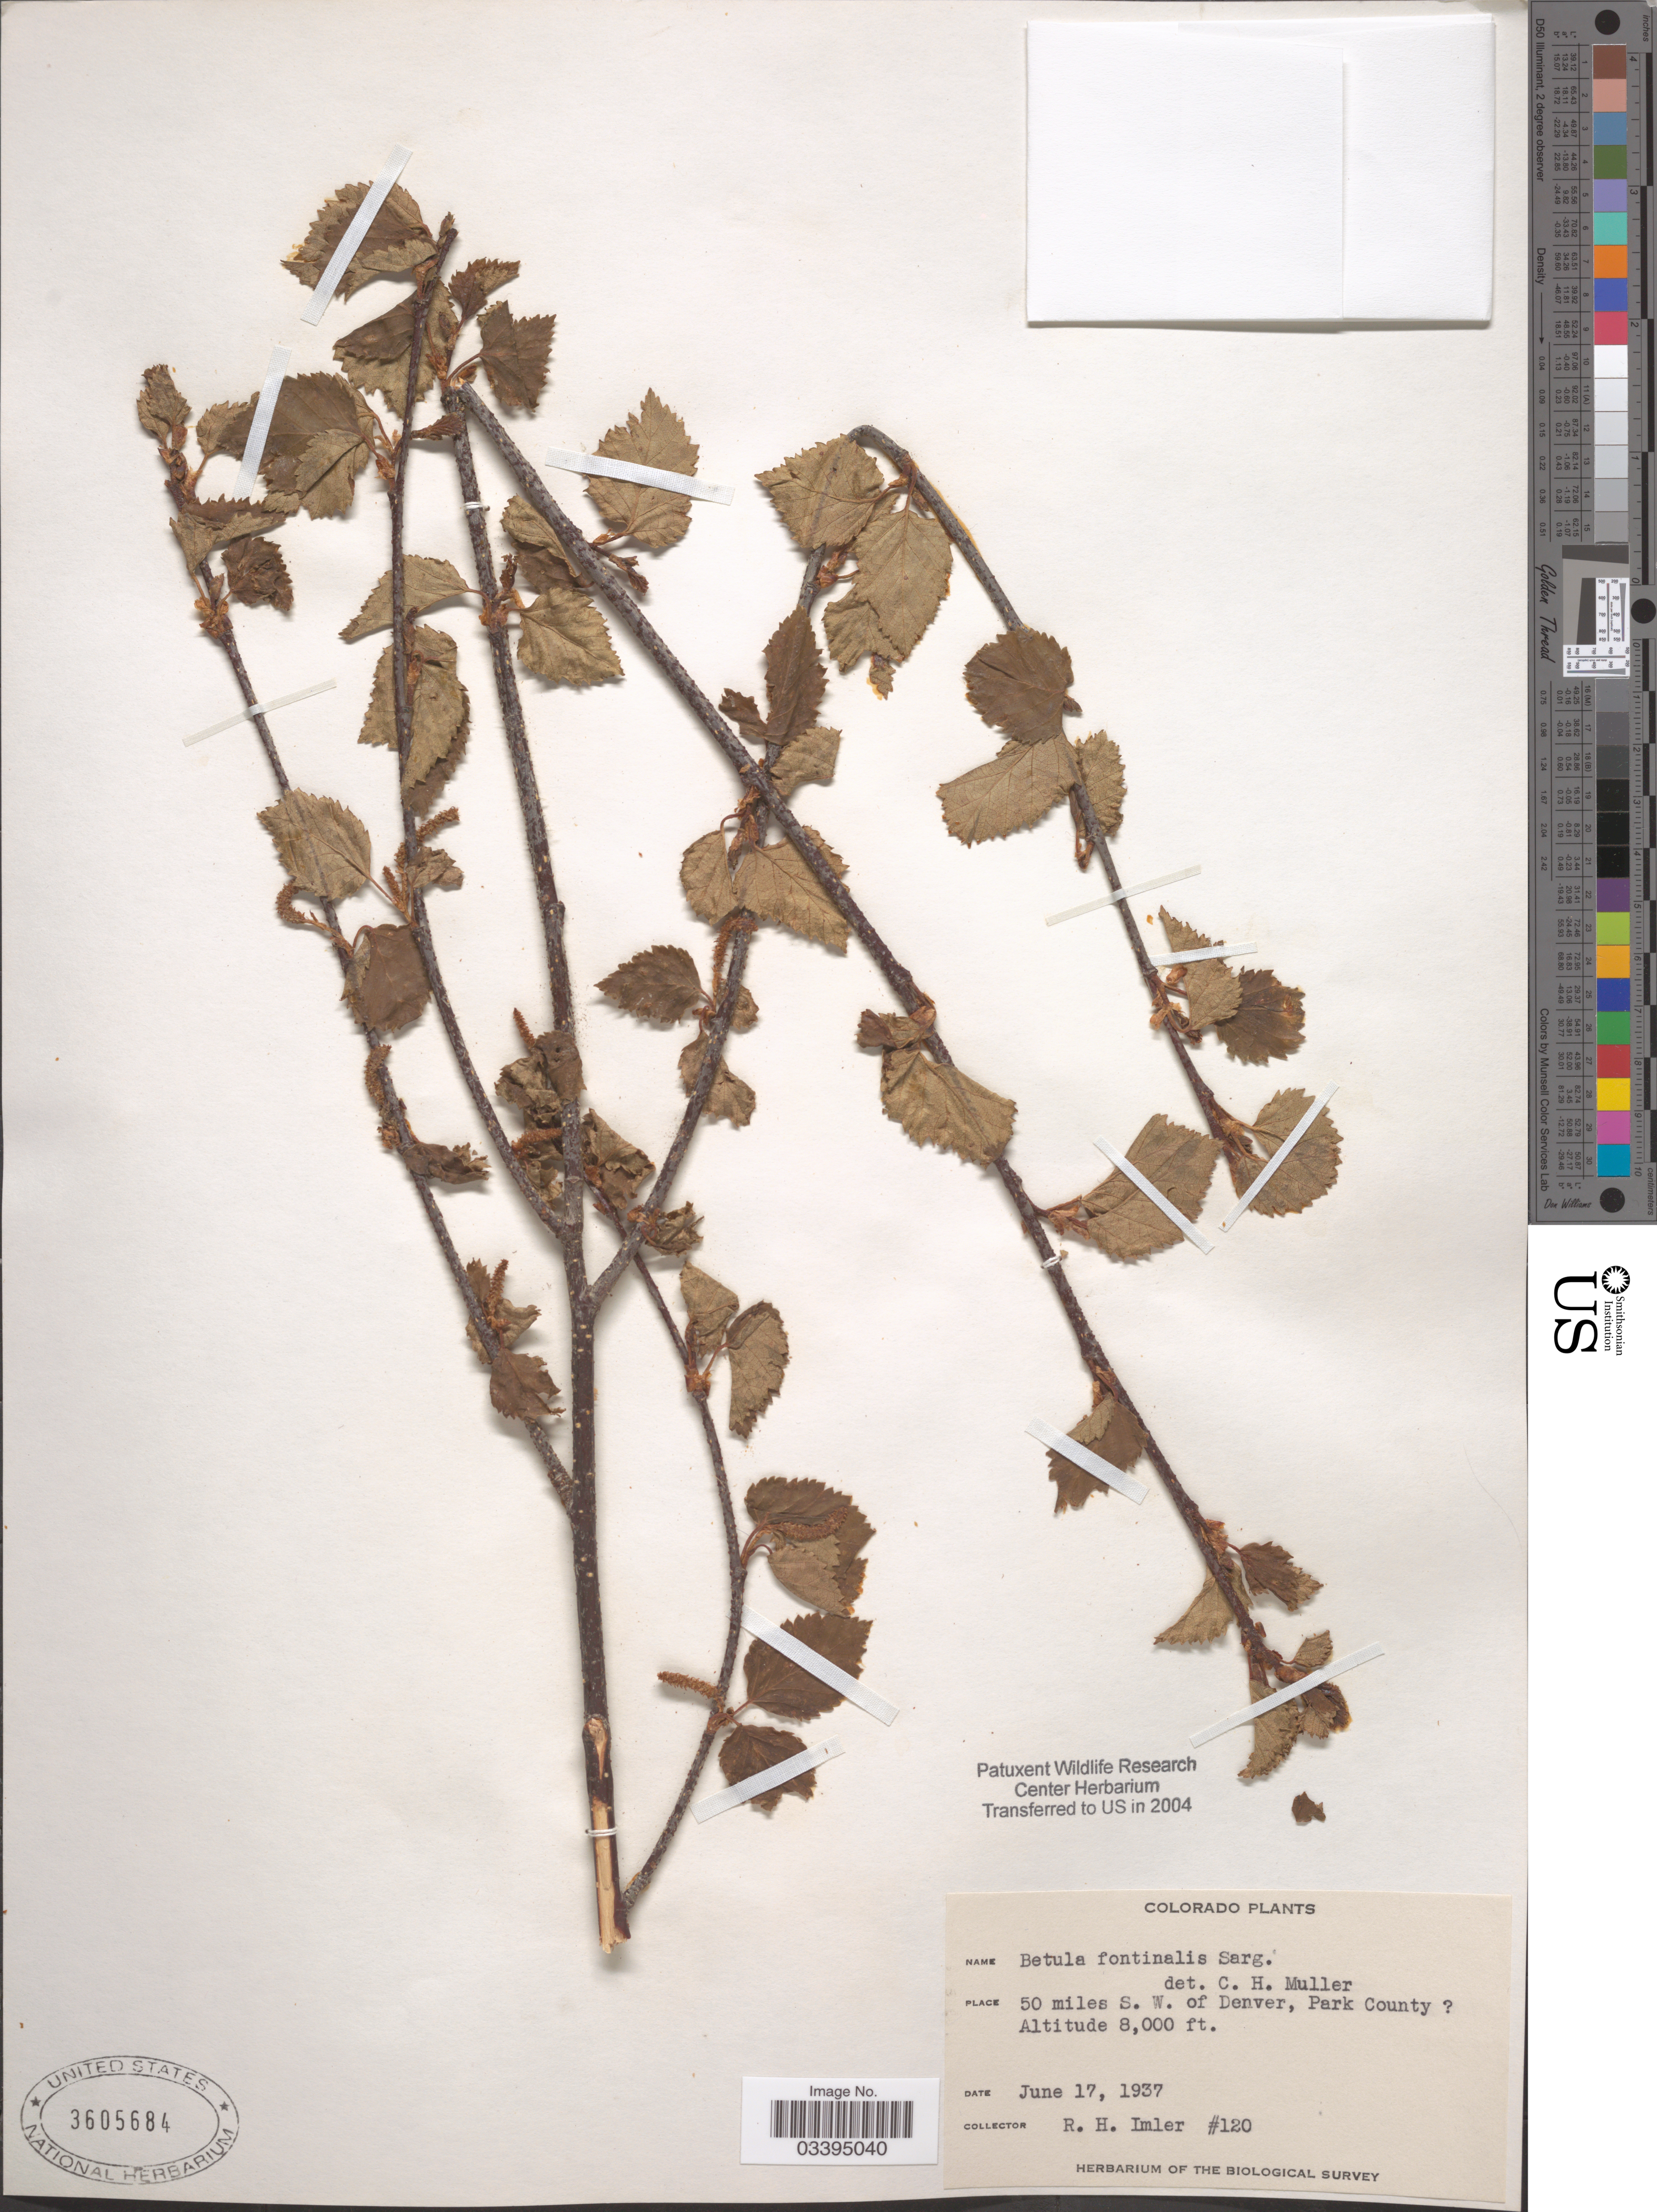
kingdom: Plantae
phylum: Tracheophyta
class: Magnoliopsida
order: Fagales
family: Betulaceae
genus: Betula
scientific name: Betula fontinalis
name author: Sarg.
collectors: R. Imler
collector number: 120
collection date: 1937-06-17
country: United States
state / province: Colorado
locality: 50 miles S. W. of Denver, Park County.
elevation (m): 2438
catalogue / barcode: US 3605684